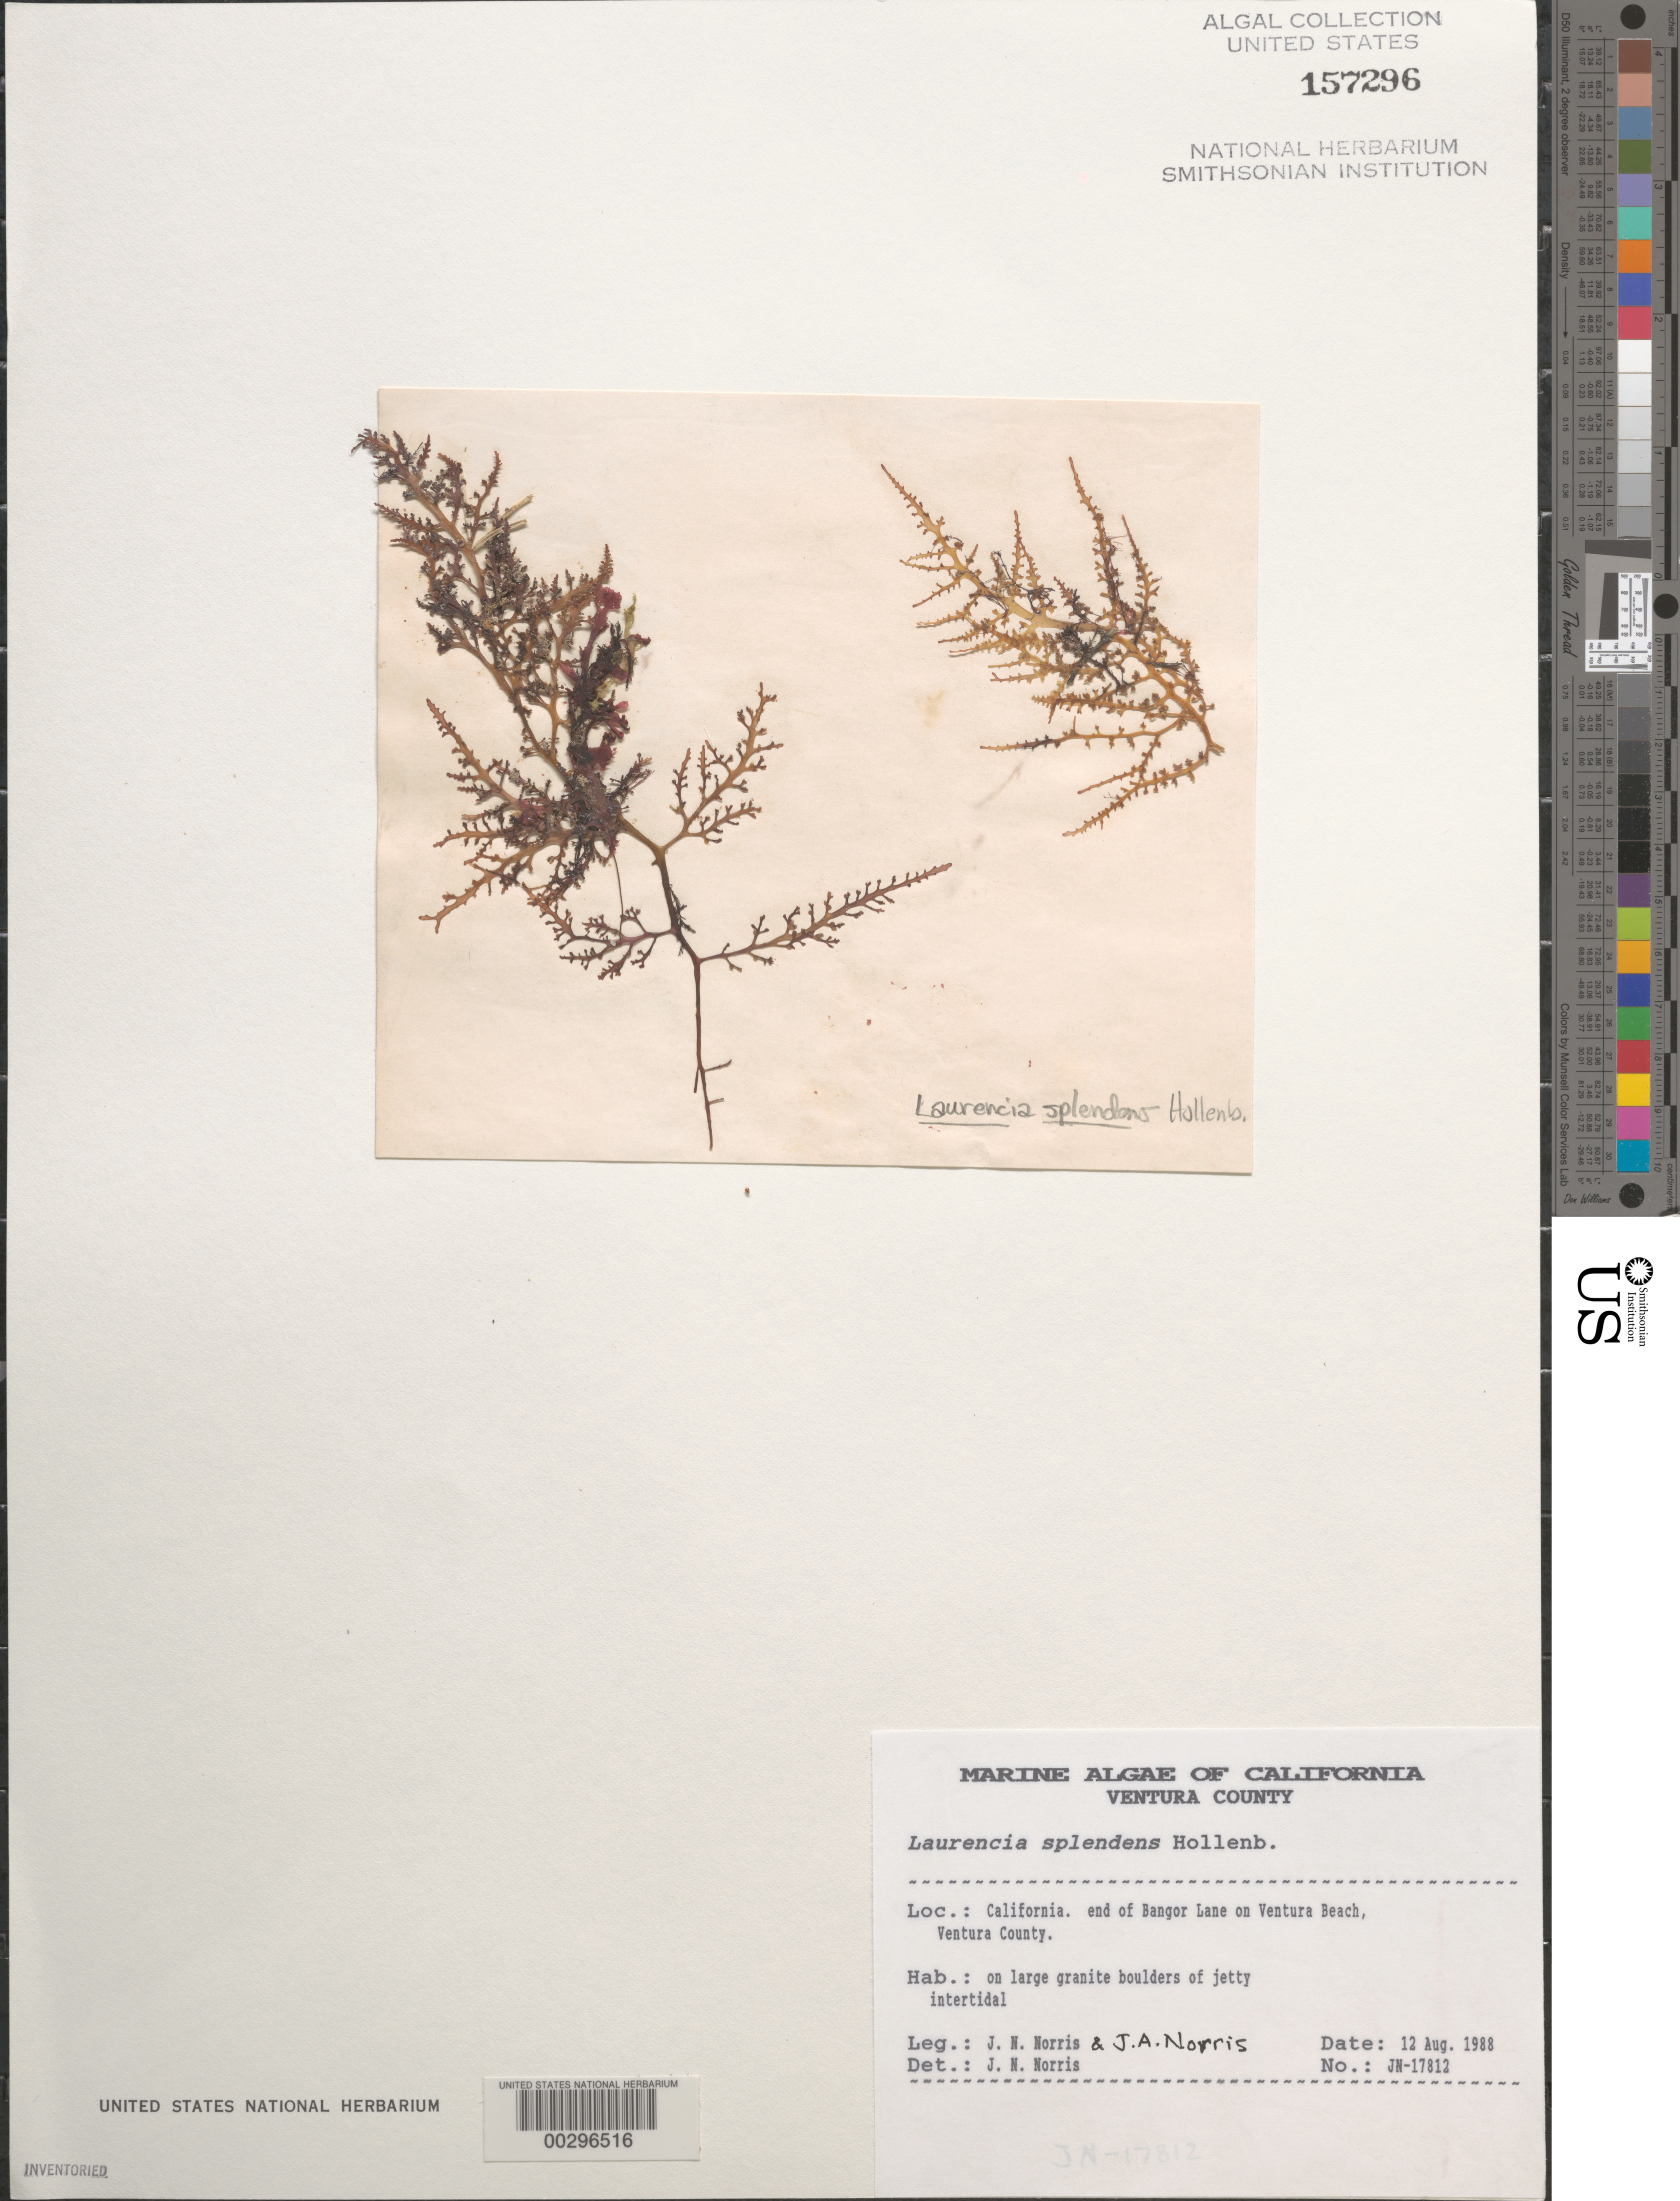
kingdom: Plantae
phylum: Rhodophyta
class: Florideophyceae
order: Ceramiales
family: Rhodomelaceae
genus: Osmundea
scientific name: Osmundea splendens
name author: (Hollenb.) K.W. Nam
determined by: Algae name updating Project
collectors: J. N. Norris & J. A. Norris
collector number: JN-17812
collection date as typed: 12 Aug 1988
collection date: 1988-08-12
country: United States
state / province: California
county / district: Ventura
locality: Ventura Beach, end of Bangor Lane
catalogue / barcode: US 157296